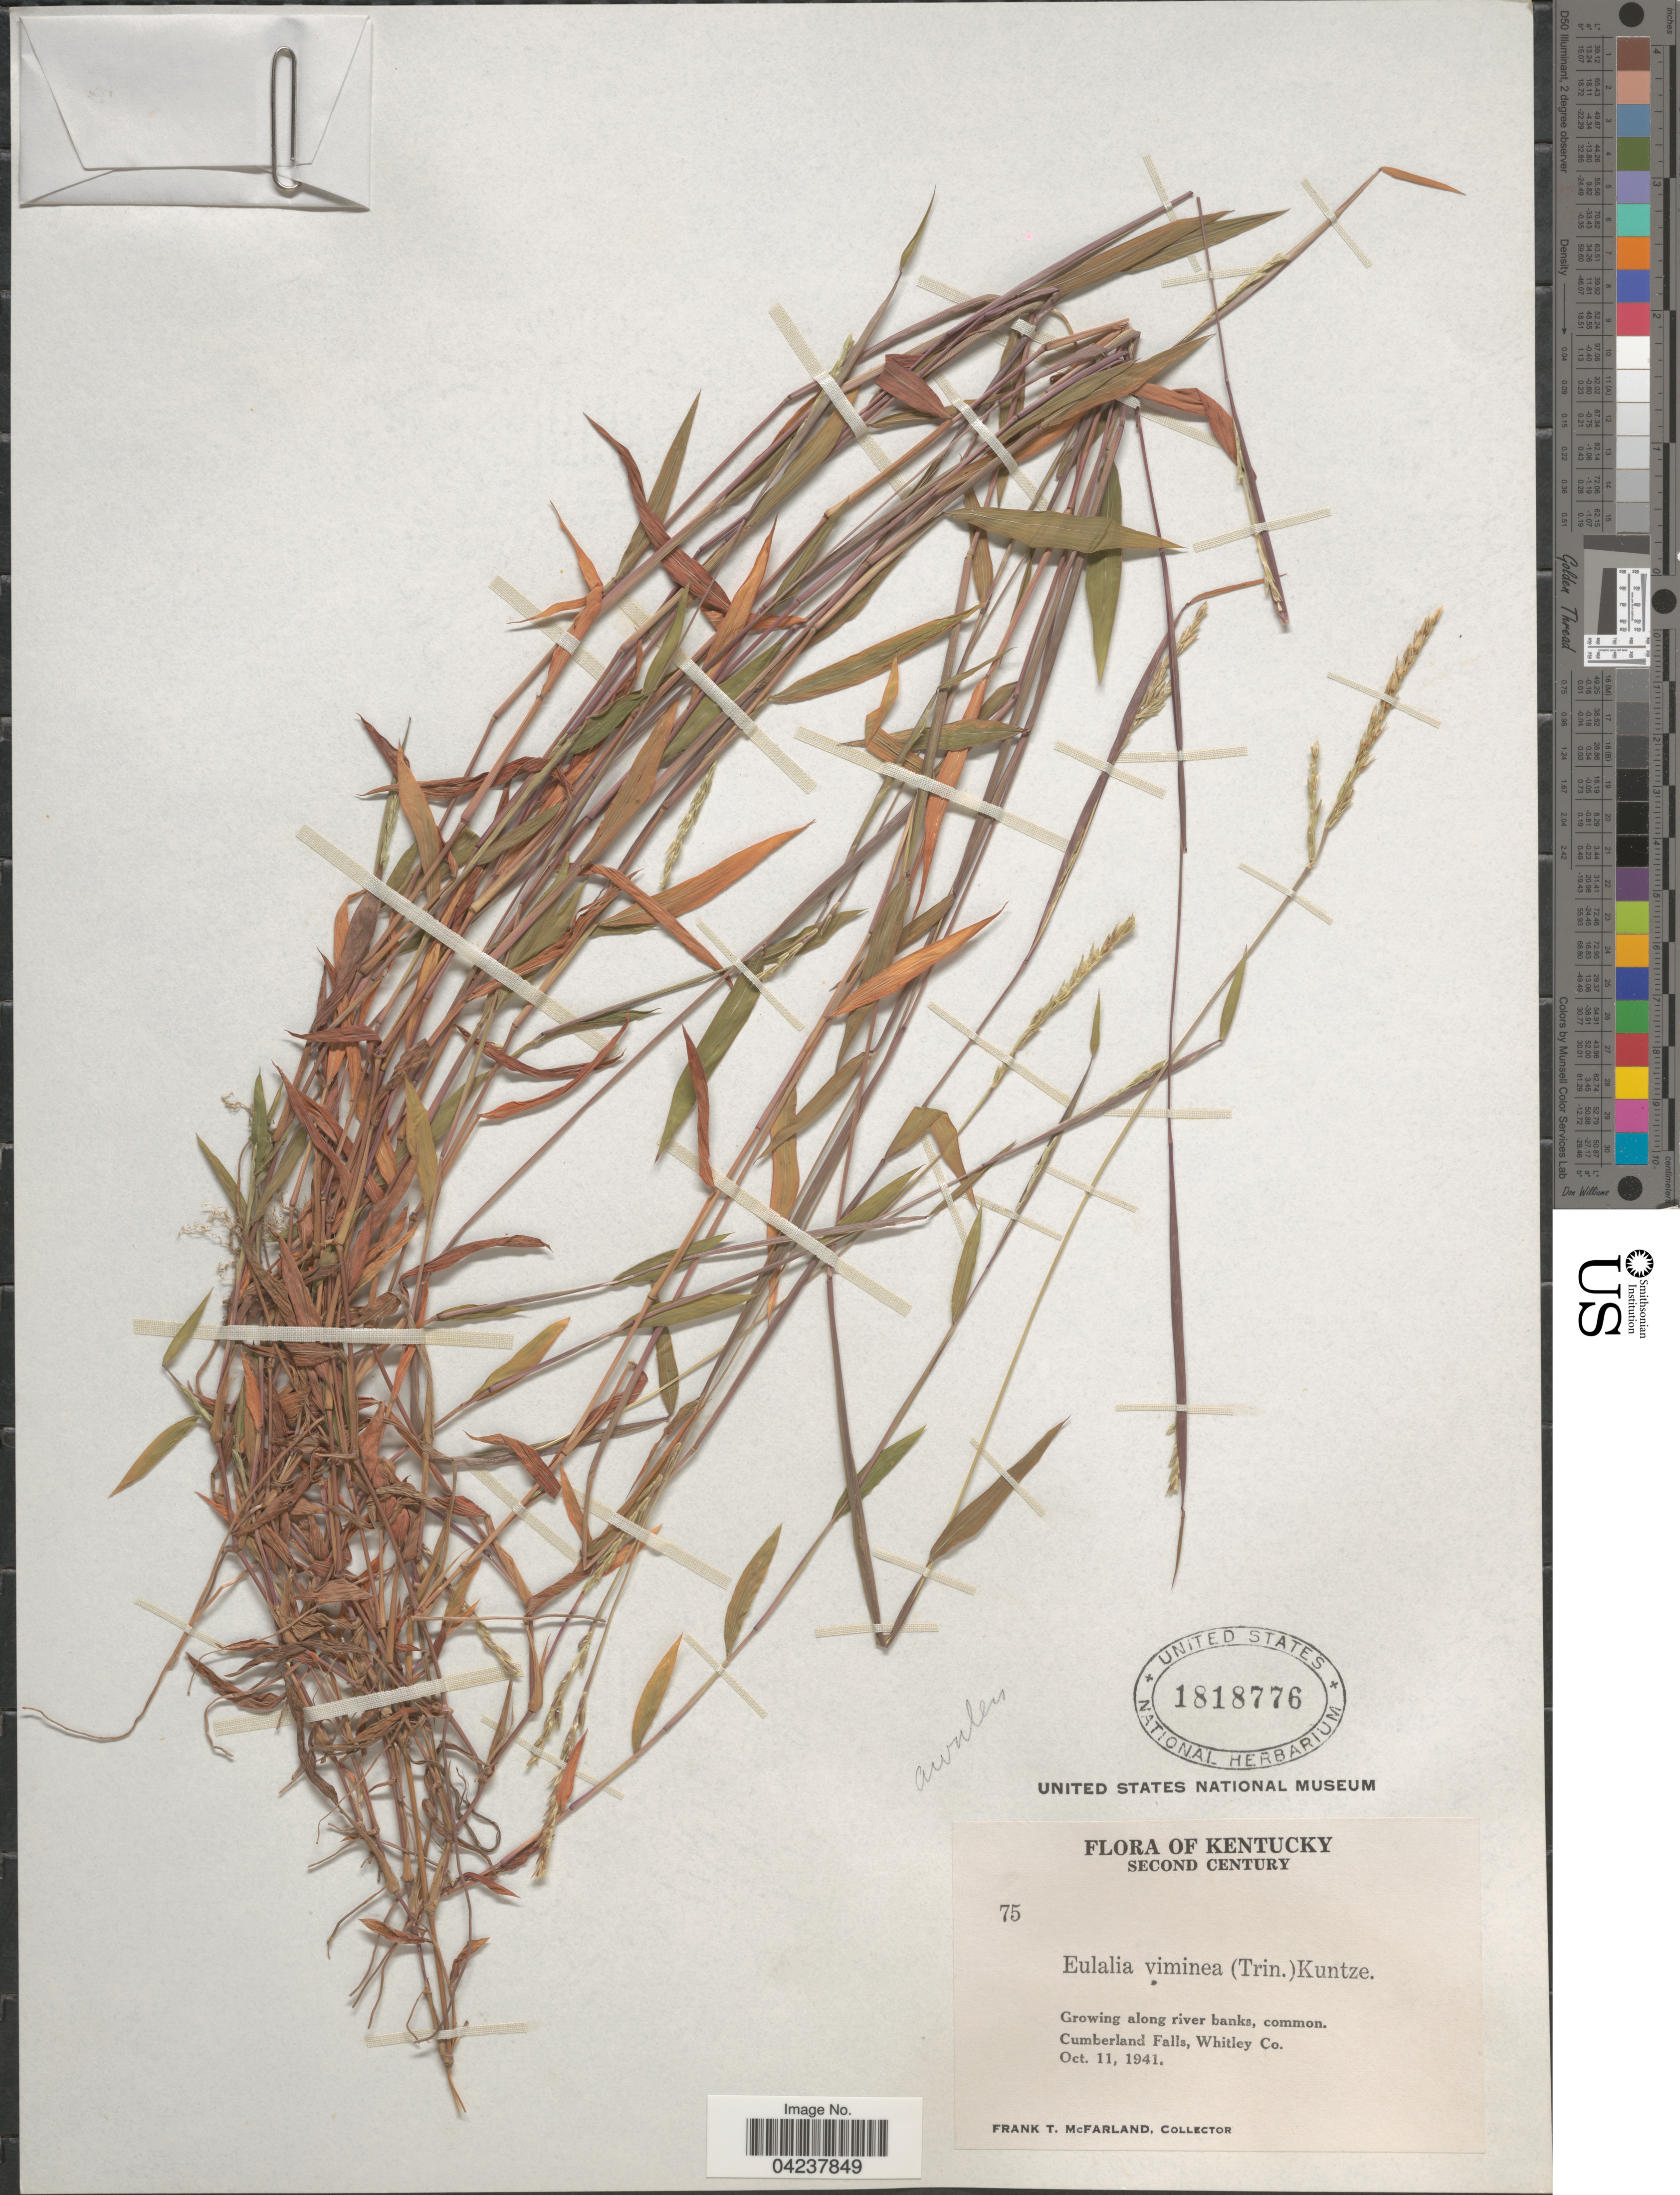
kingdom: Plantae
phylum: Tracheophyta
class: Liliopsida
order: Poales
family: Poaceae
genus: Microstegium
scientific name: Microstegium vimineum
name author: (Trin.) A. Camus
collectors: F. McFarland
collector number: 75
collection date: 1941-10-11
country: United States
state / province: Kentucky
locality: Second Century. Along river banks, common. Cumberland Falls, Whitley Co.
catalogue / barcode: US 1818776